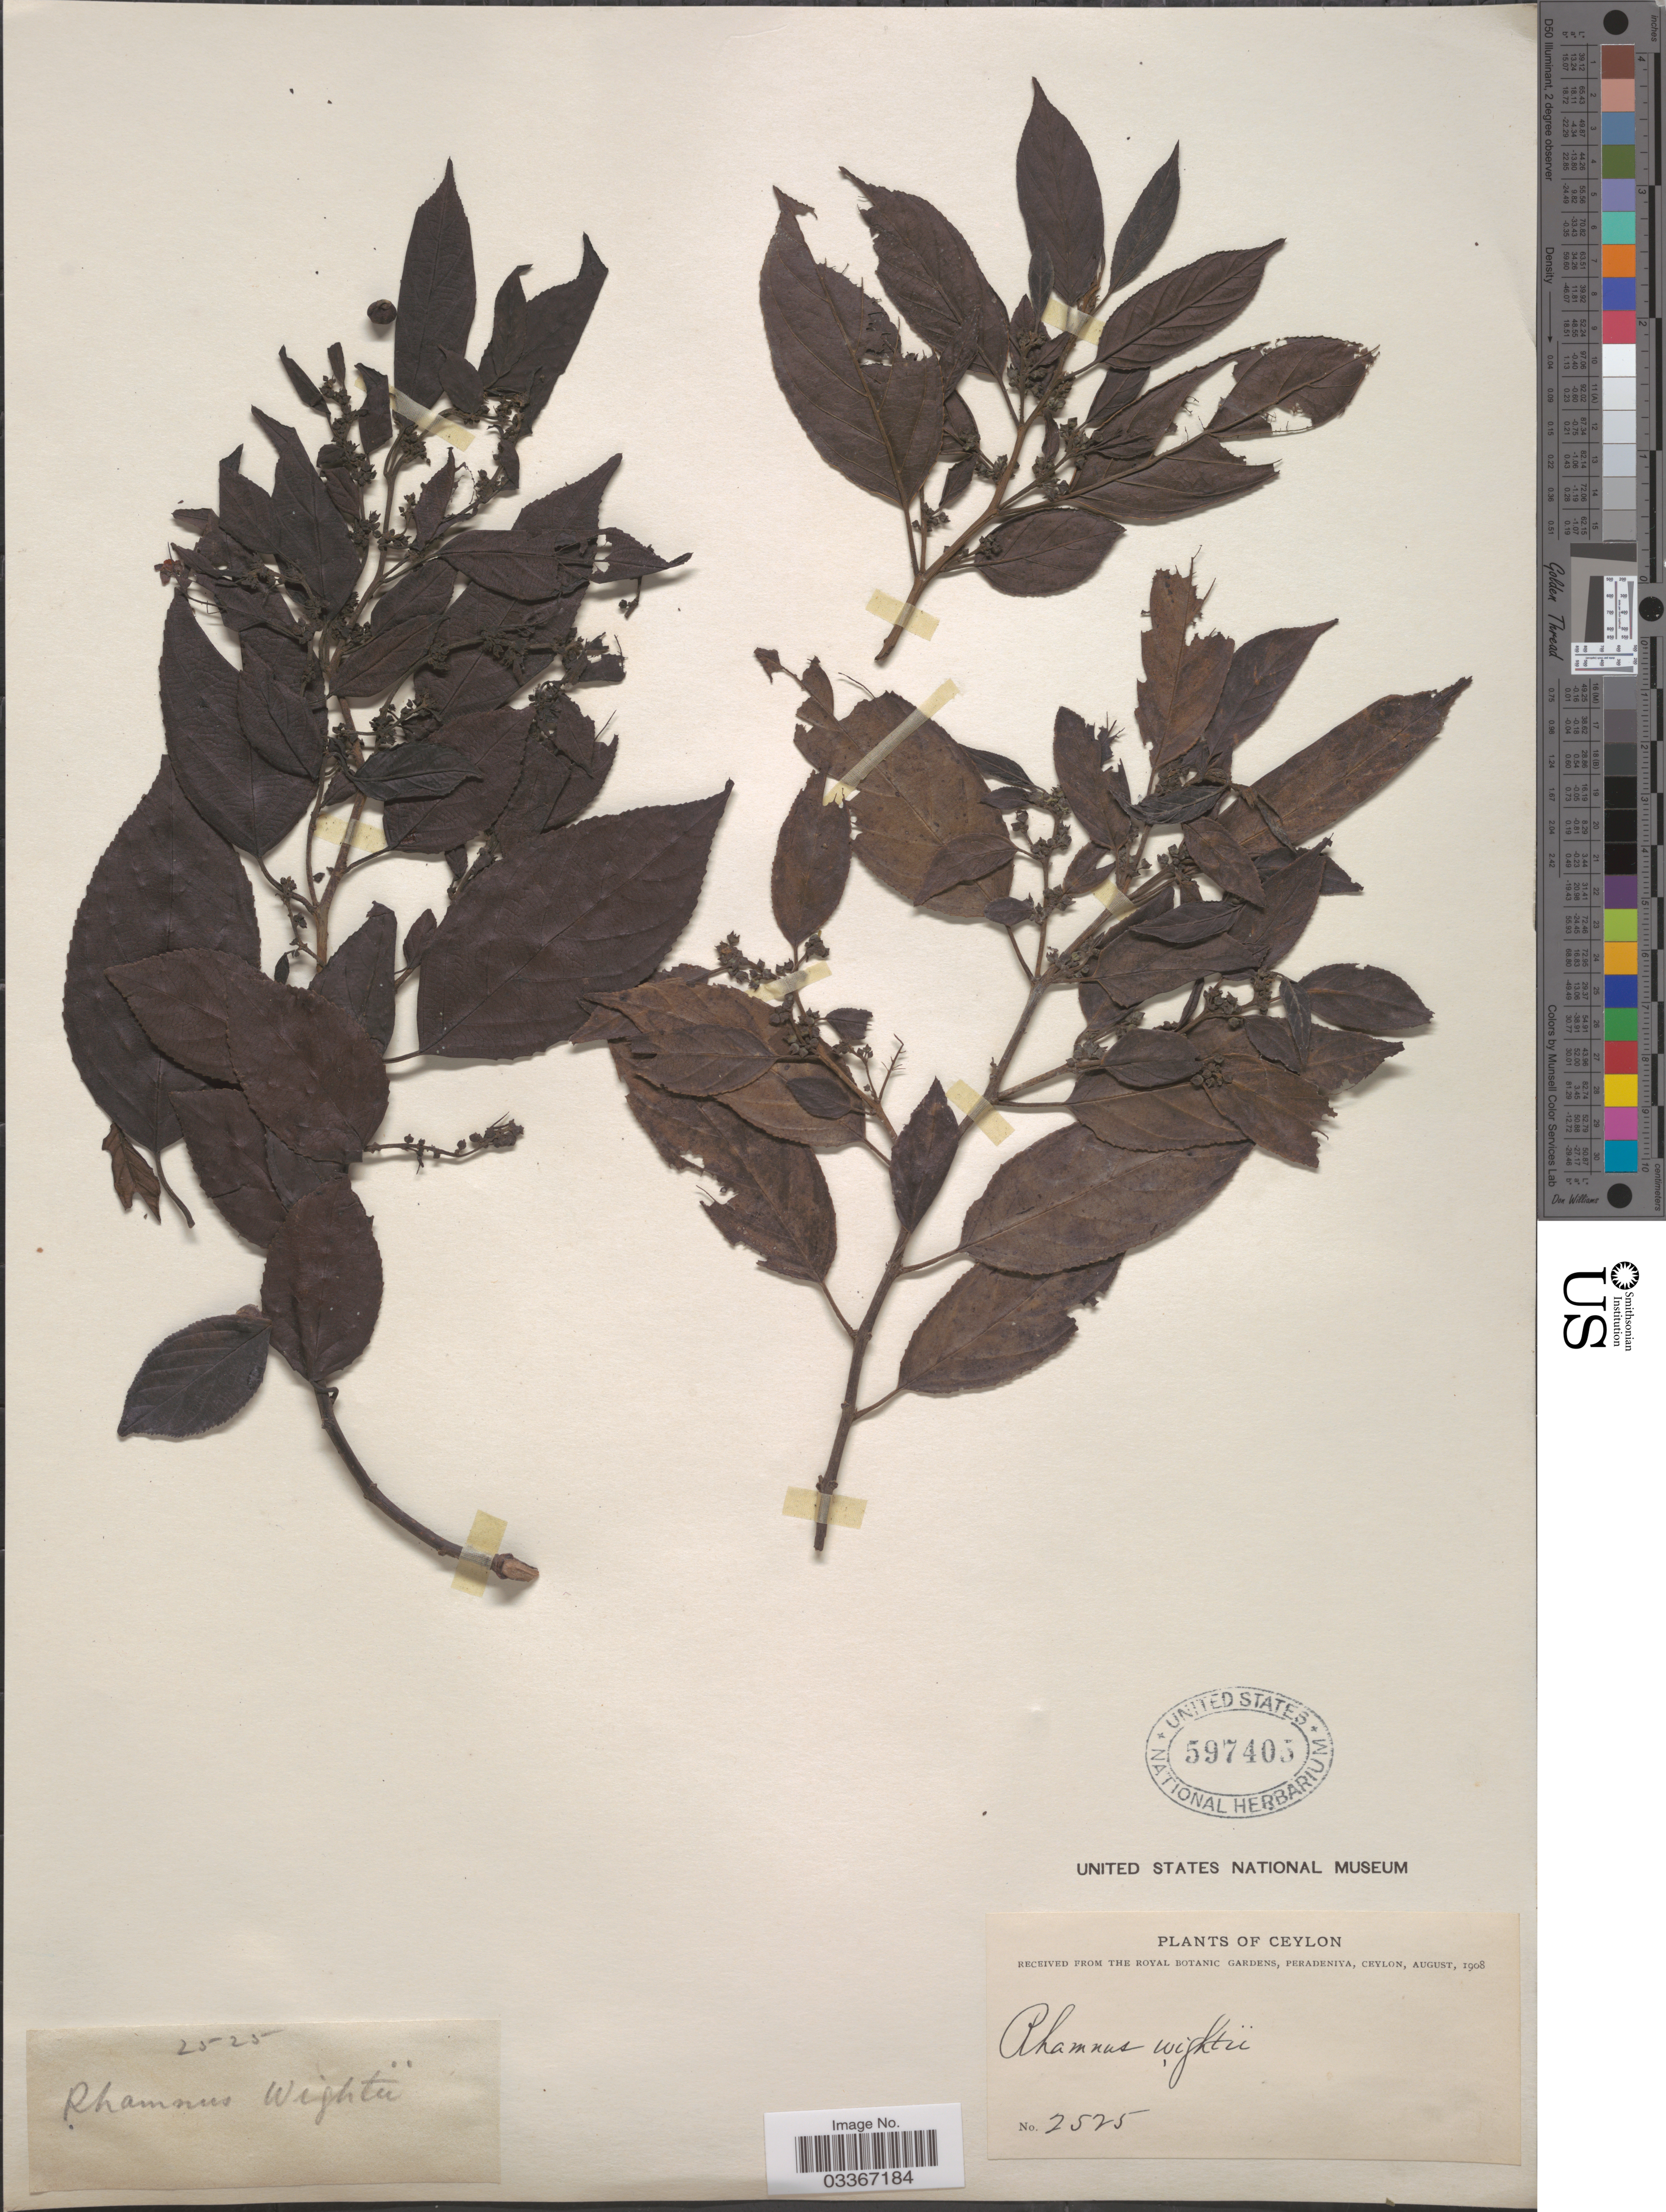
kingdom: Plantae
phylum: Tracheophyta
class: Magnoliopsida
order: Rosales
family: Rhamnaceae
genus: Rhamnus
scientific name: Rhamnus wightii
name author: Wight & Arn.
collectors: ex herb. Royal Botanic Gardens, Peradeniya, Ceylon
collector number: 2525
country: Sri Lanka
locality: Ceylon.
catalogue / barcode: US 597405